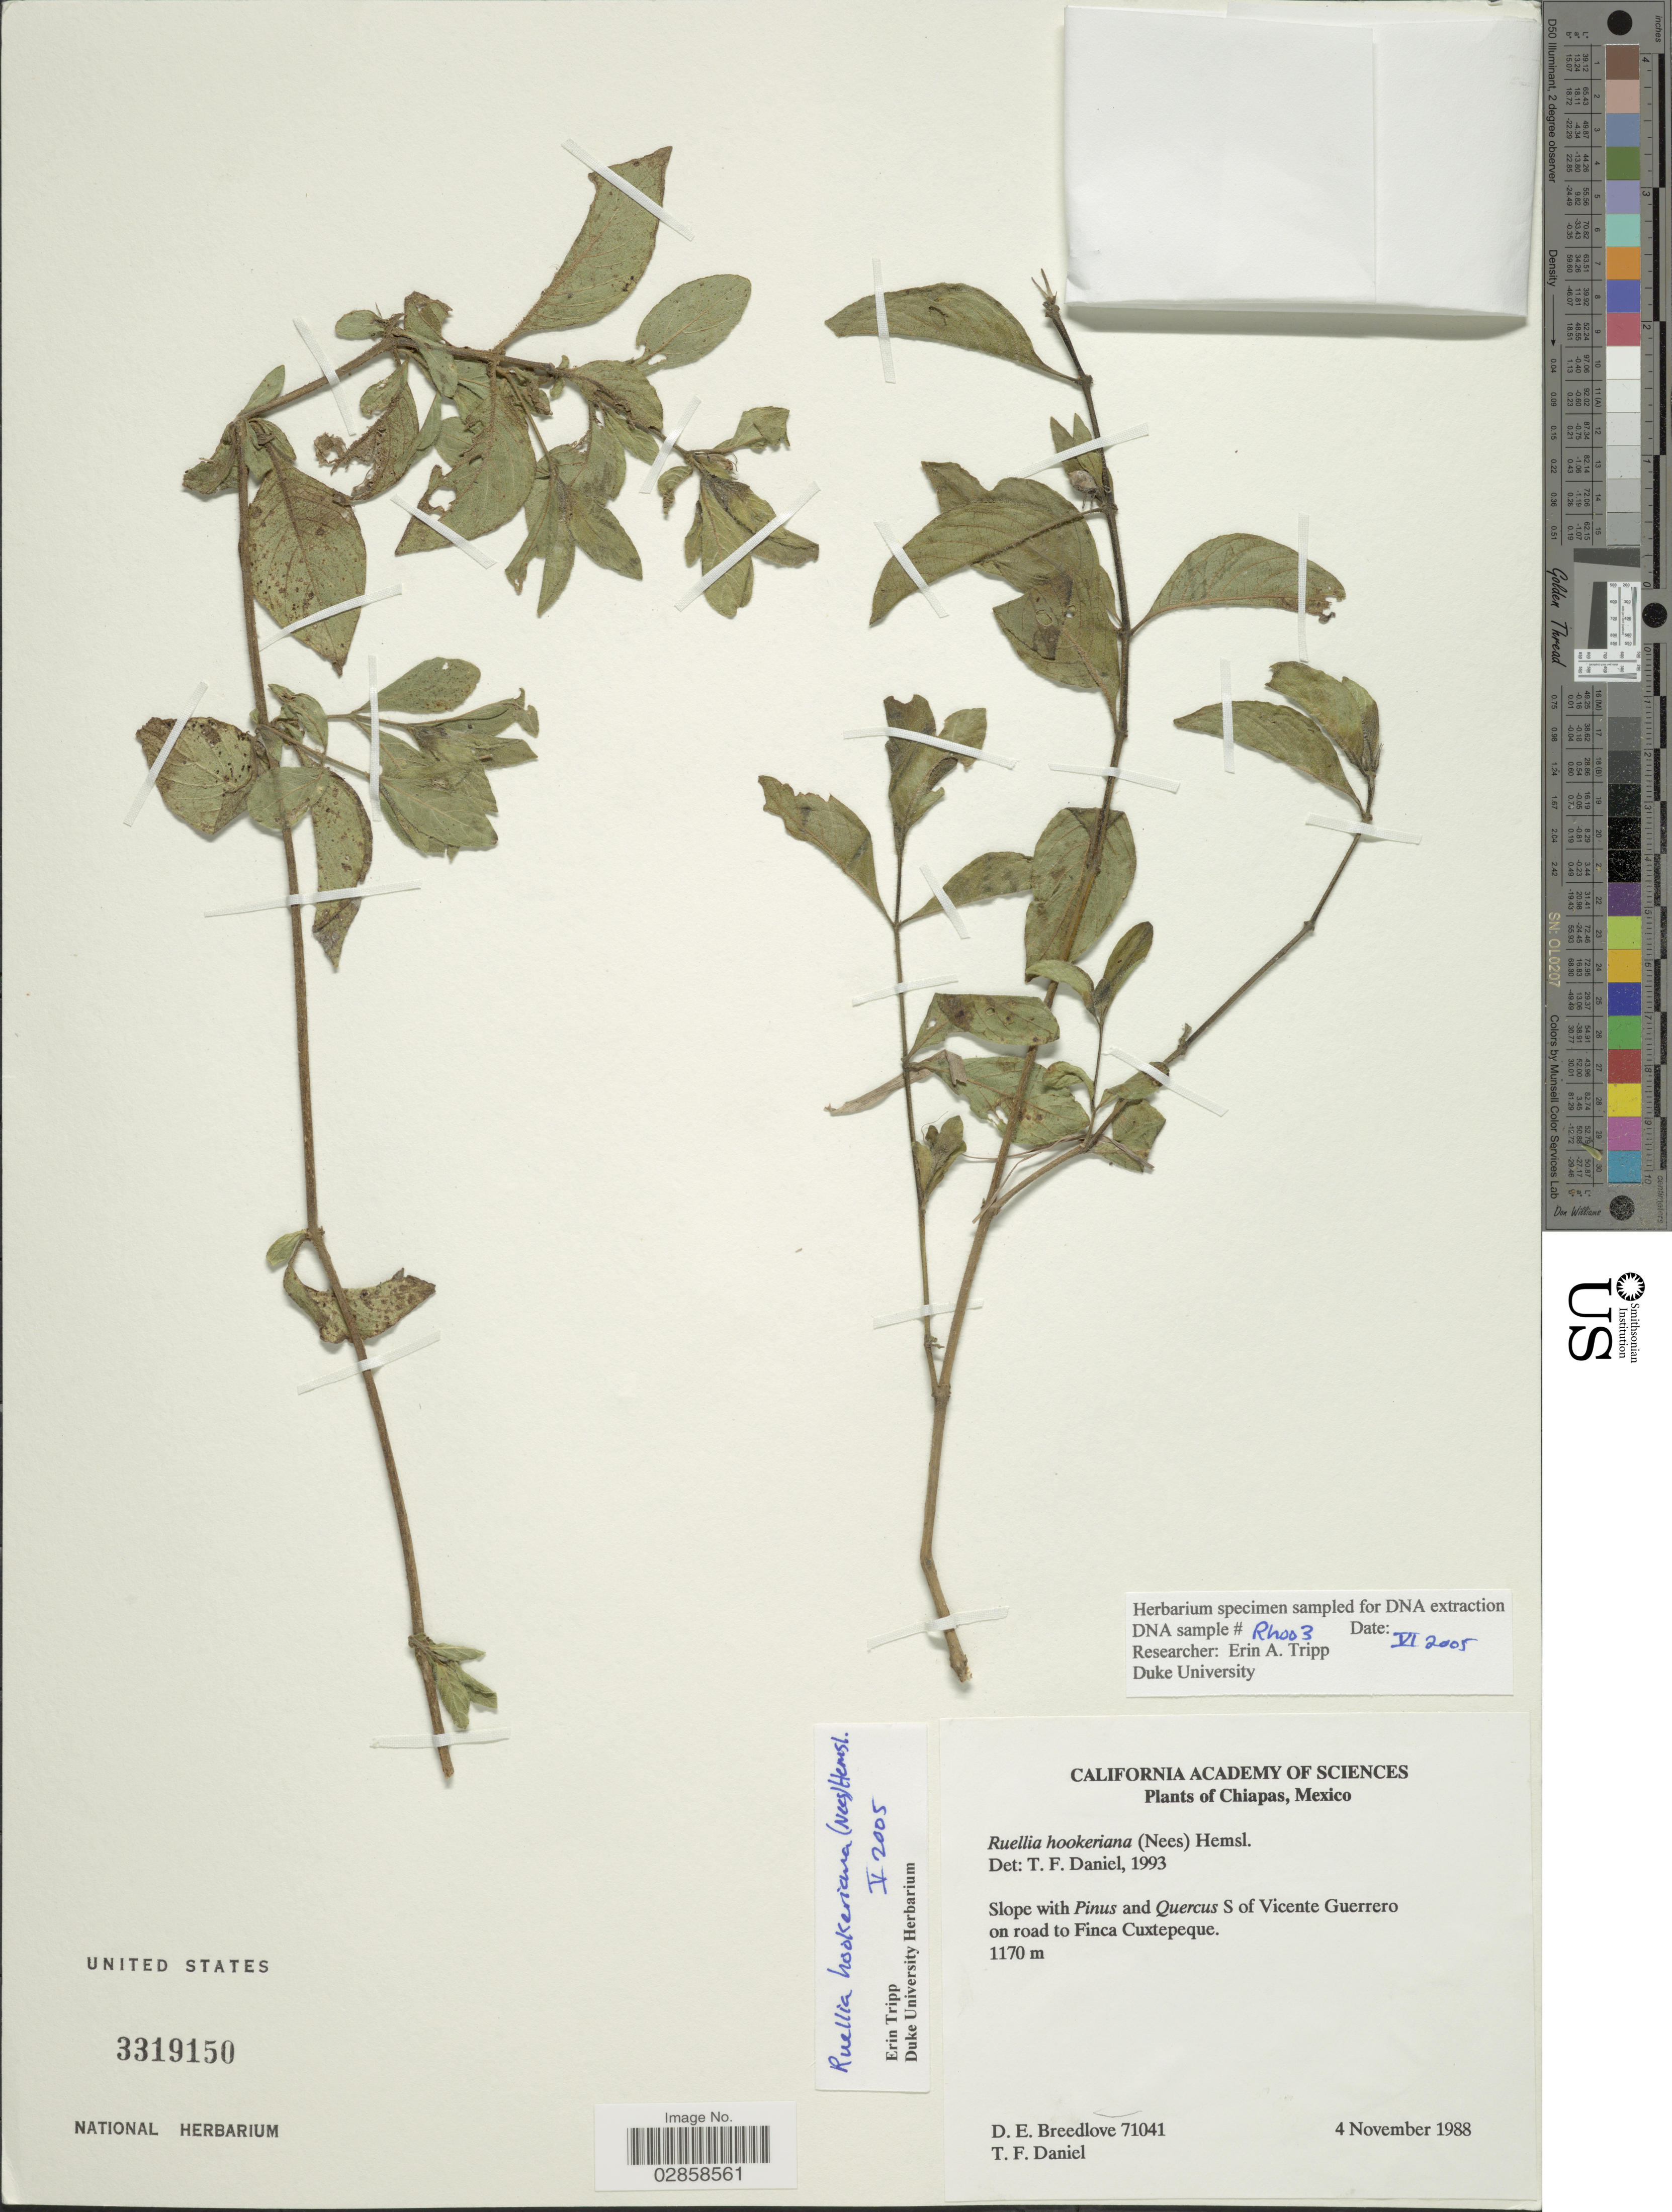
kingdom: Plantae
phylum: Tracheophyta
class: Magnoliopsida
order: Lamiales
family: Acanthaceae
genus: Ruellia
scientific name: Ruellia hookeriana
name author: (Nees) Hemsl.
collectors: D. E. Breedlove & T. F. Daniel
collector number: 71041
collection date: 1988-11-04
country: Mexico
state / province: Chiapas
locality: S of Vicente Guerrero on road to Finca Cuxtepeque.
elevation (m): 1170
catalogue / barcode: US 3319150